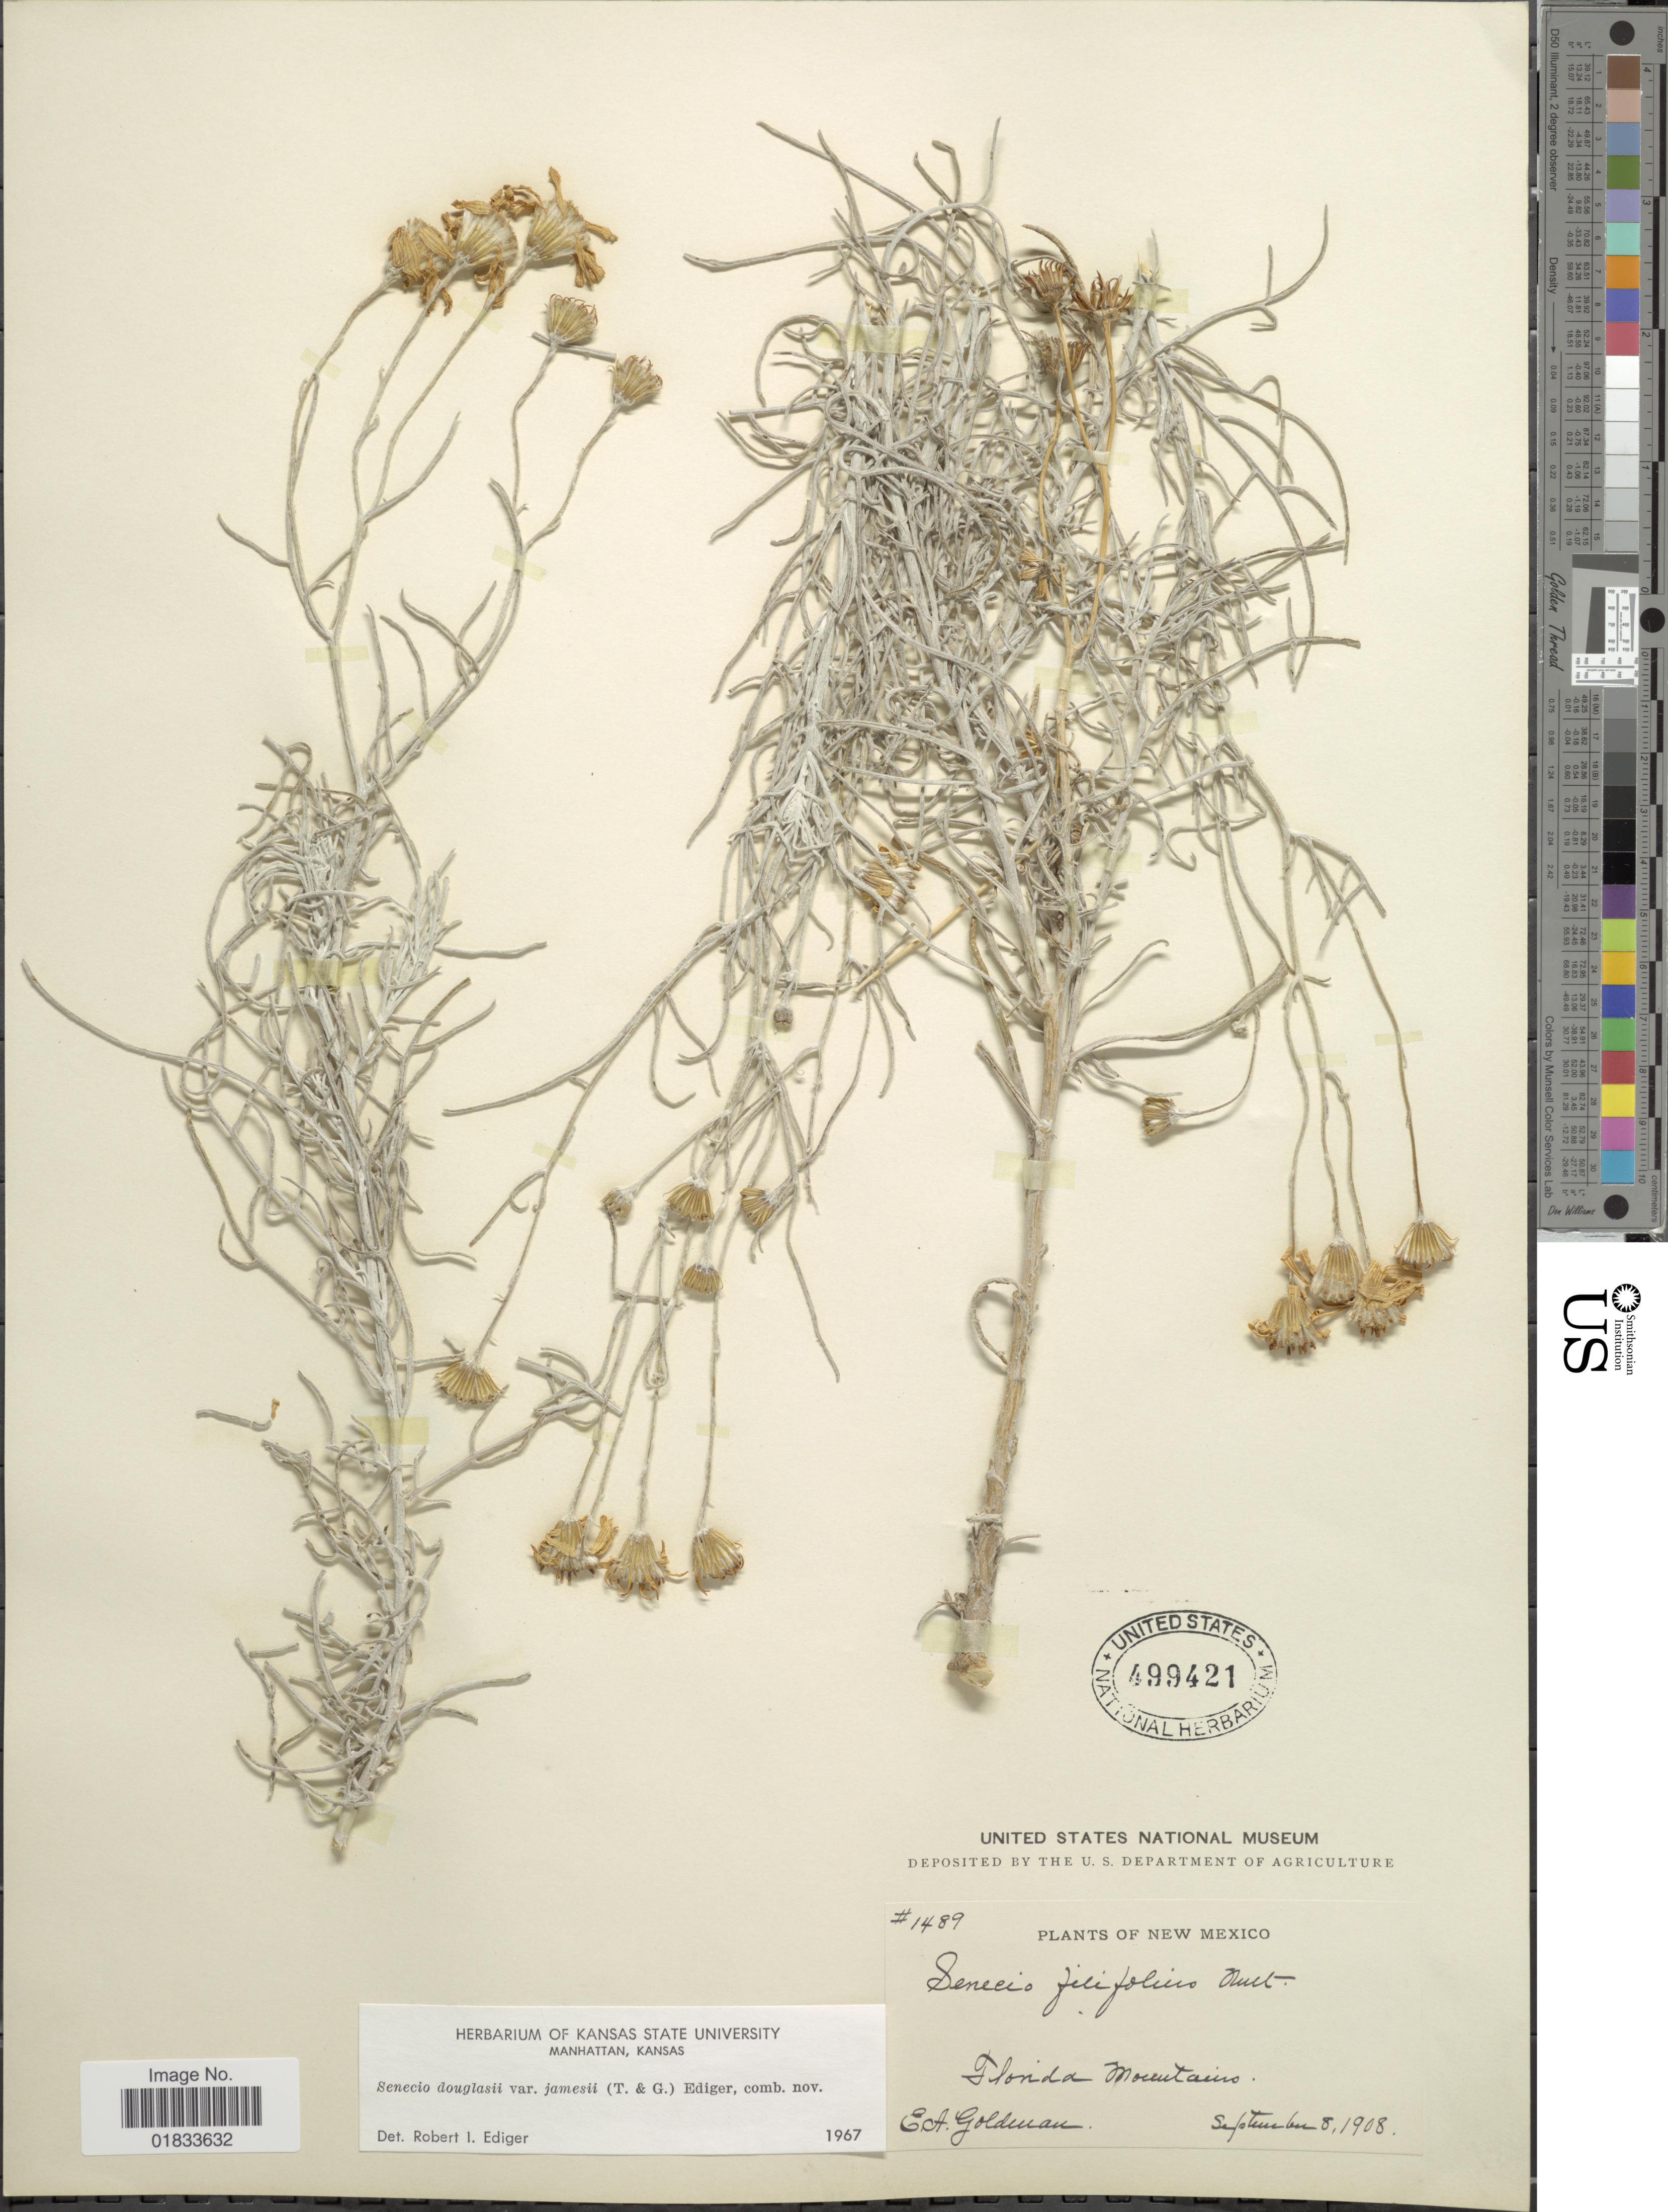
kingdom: Plantae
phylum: Tracheophyta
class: Magnoliopsida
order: Asterales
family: Asteraceae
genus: Senecio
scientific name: Senecio flaccidus var. flaccidus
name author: Less.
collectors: E. A. Goldman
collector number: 1489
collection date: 1908-09-08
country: United States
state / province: New Mexico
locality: Florida Mountains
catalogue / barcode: US 499421